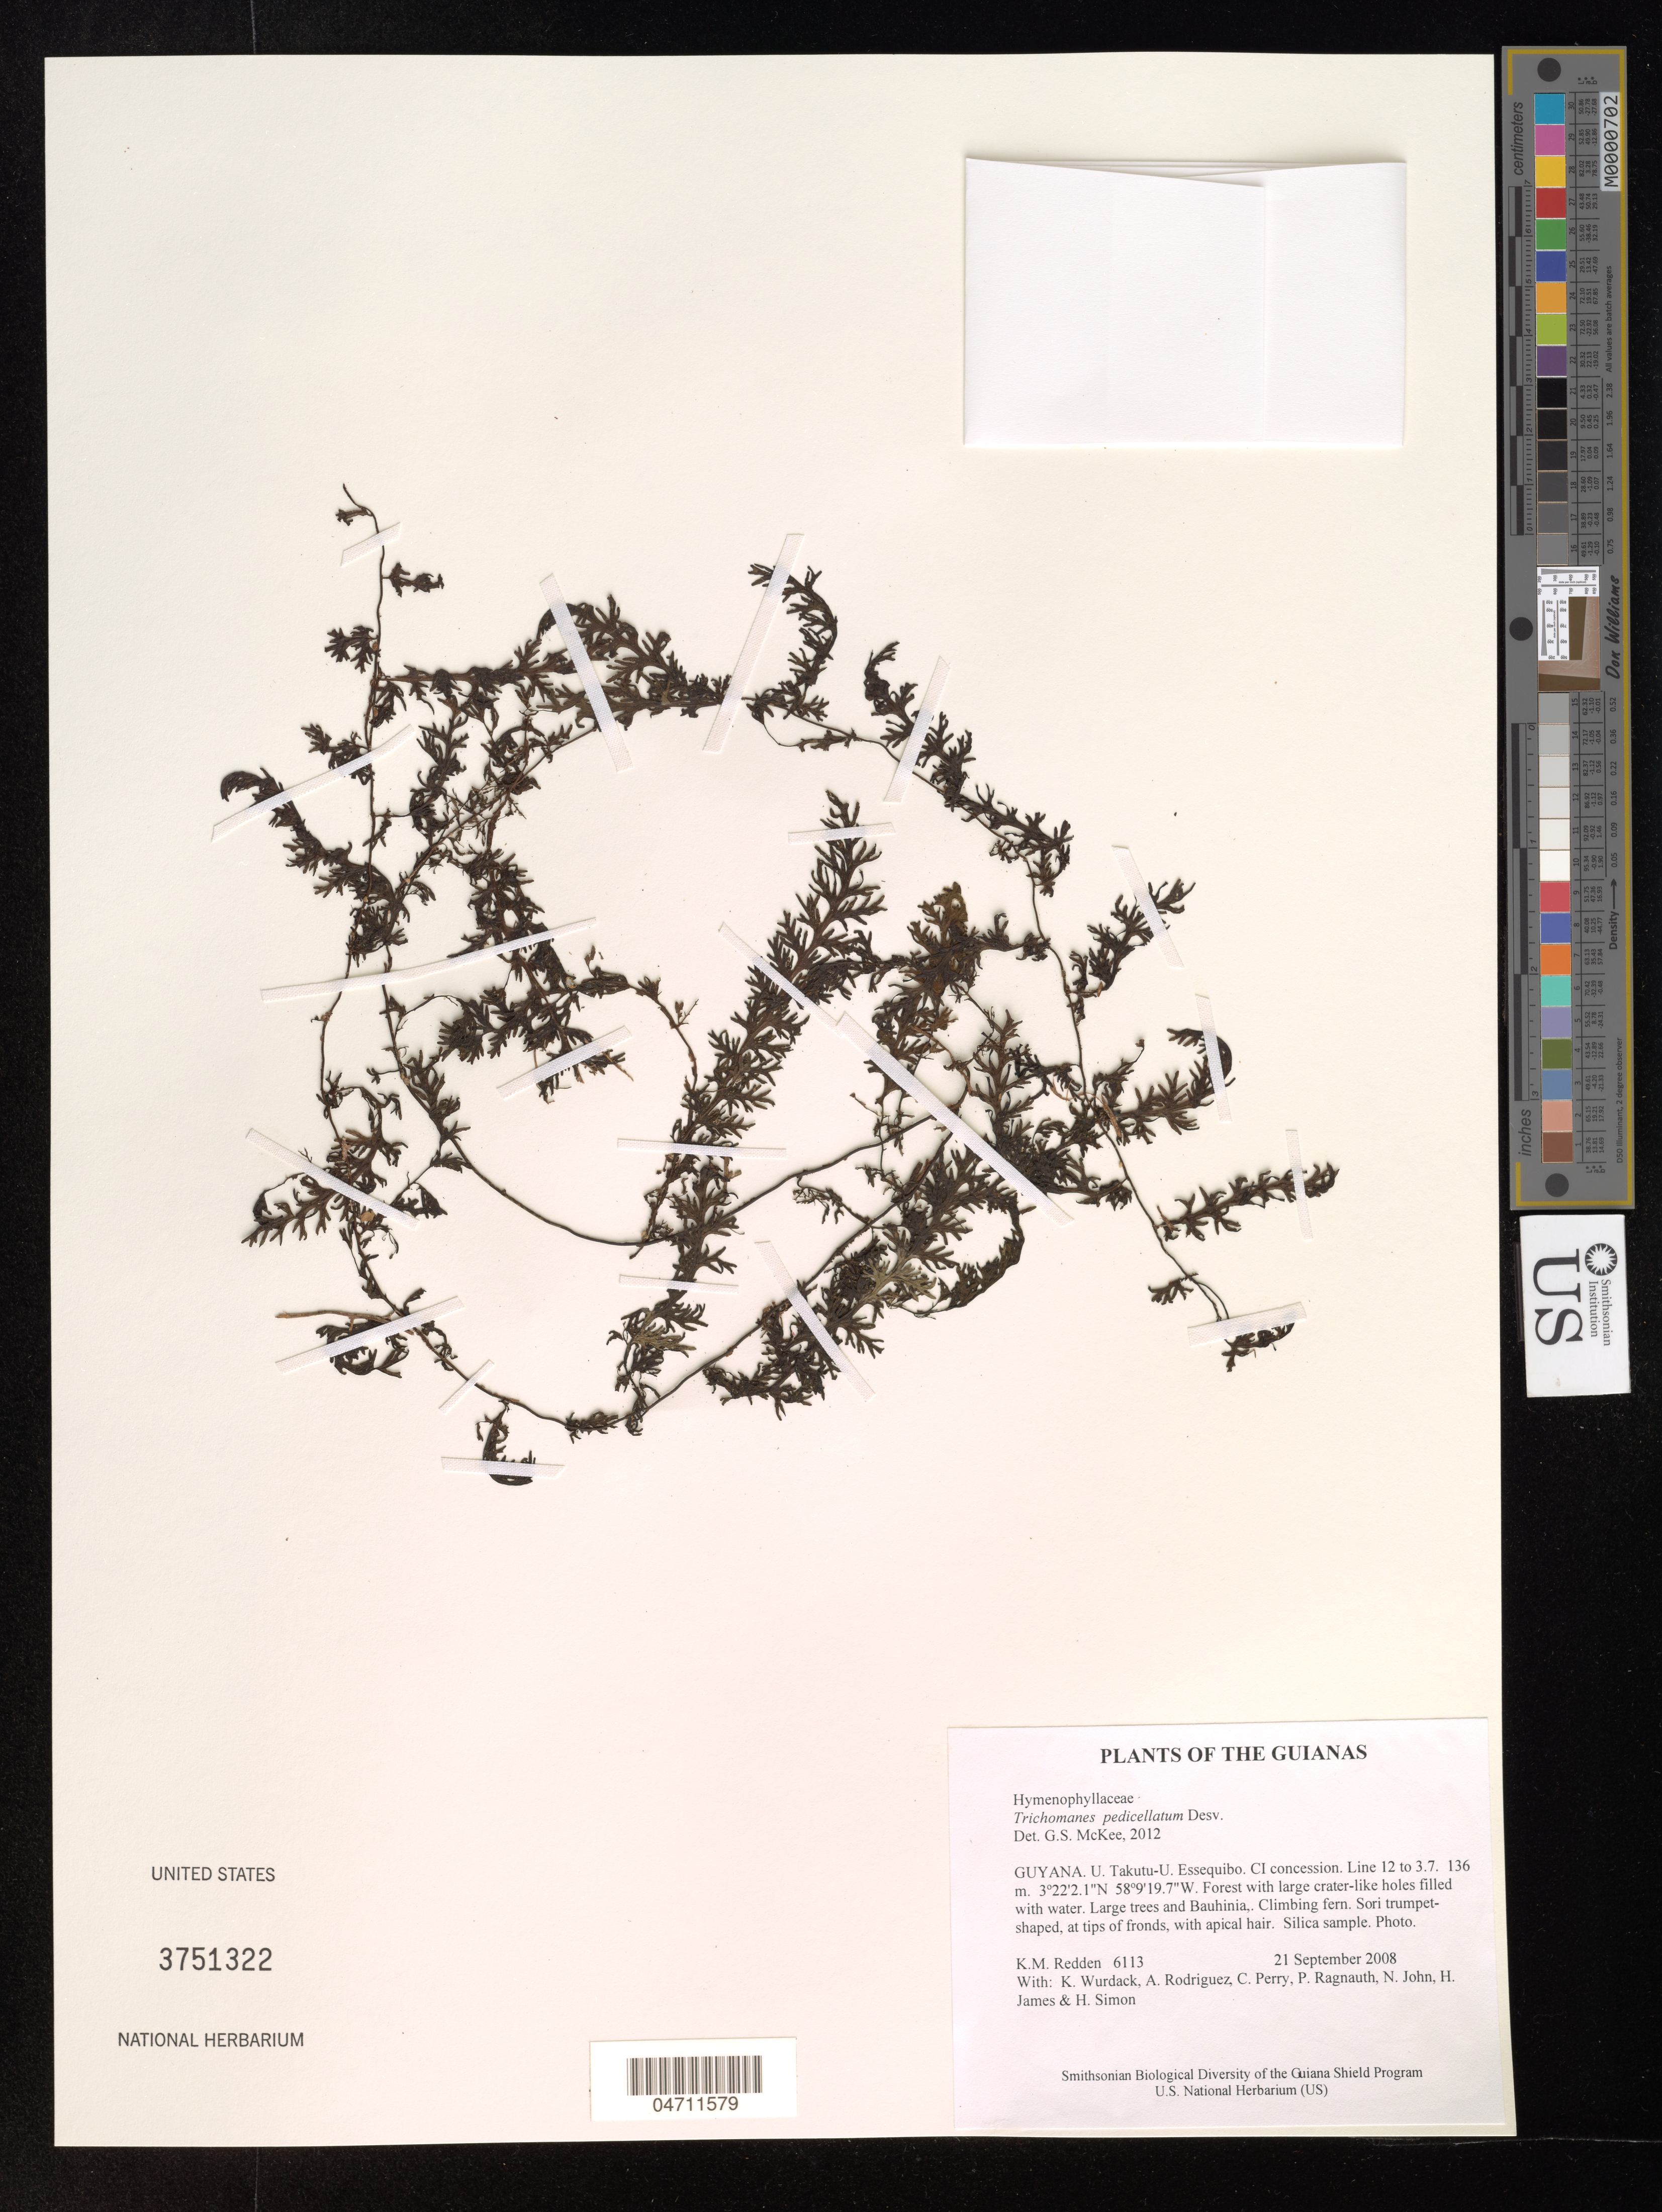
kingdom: Plantae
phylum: Tracheophyta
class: Polypodiopsida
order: Hymenophyllales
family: Hymenophyllaceae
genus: Trichomanes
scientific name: Trichomanes pedicellatum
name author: Desv.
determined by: McKee, G. S., (US), NMNH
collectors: K. M. Redden, K. Wurdack, A. Rodriguez, C. Perry, P. Ragnauth, N. John, H. James & H. Simon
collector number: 6113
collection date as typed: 21 September 2008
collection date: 2008-09-21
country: Guyana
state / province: U. Takutu-U. Essequibo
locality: CI concession. Line 12 to 3.7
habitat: Forest with large crater-like holes filled with water. Large trees and Bauhinia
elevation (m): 136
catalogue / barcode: US 3751322